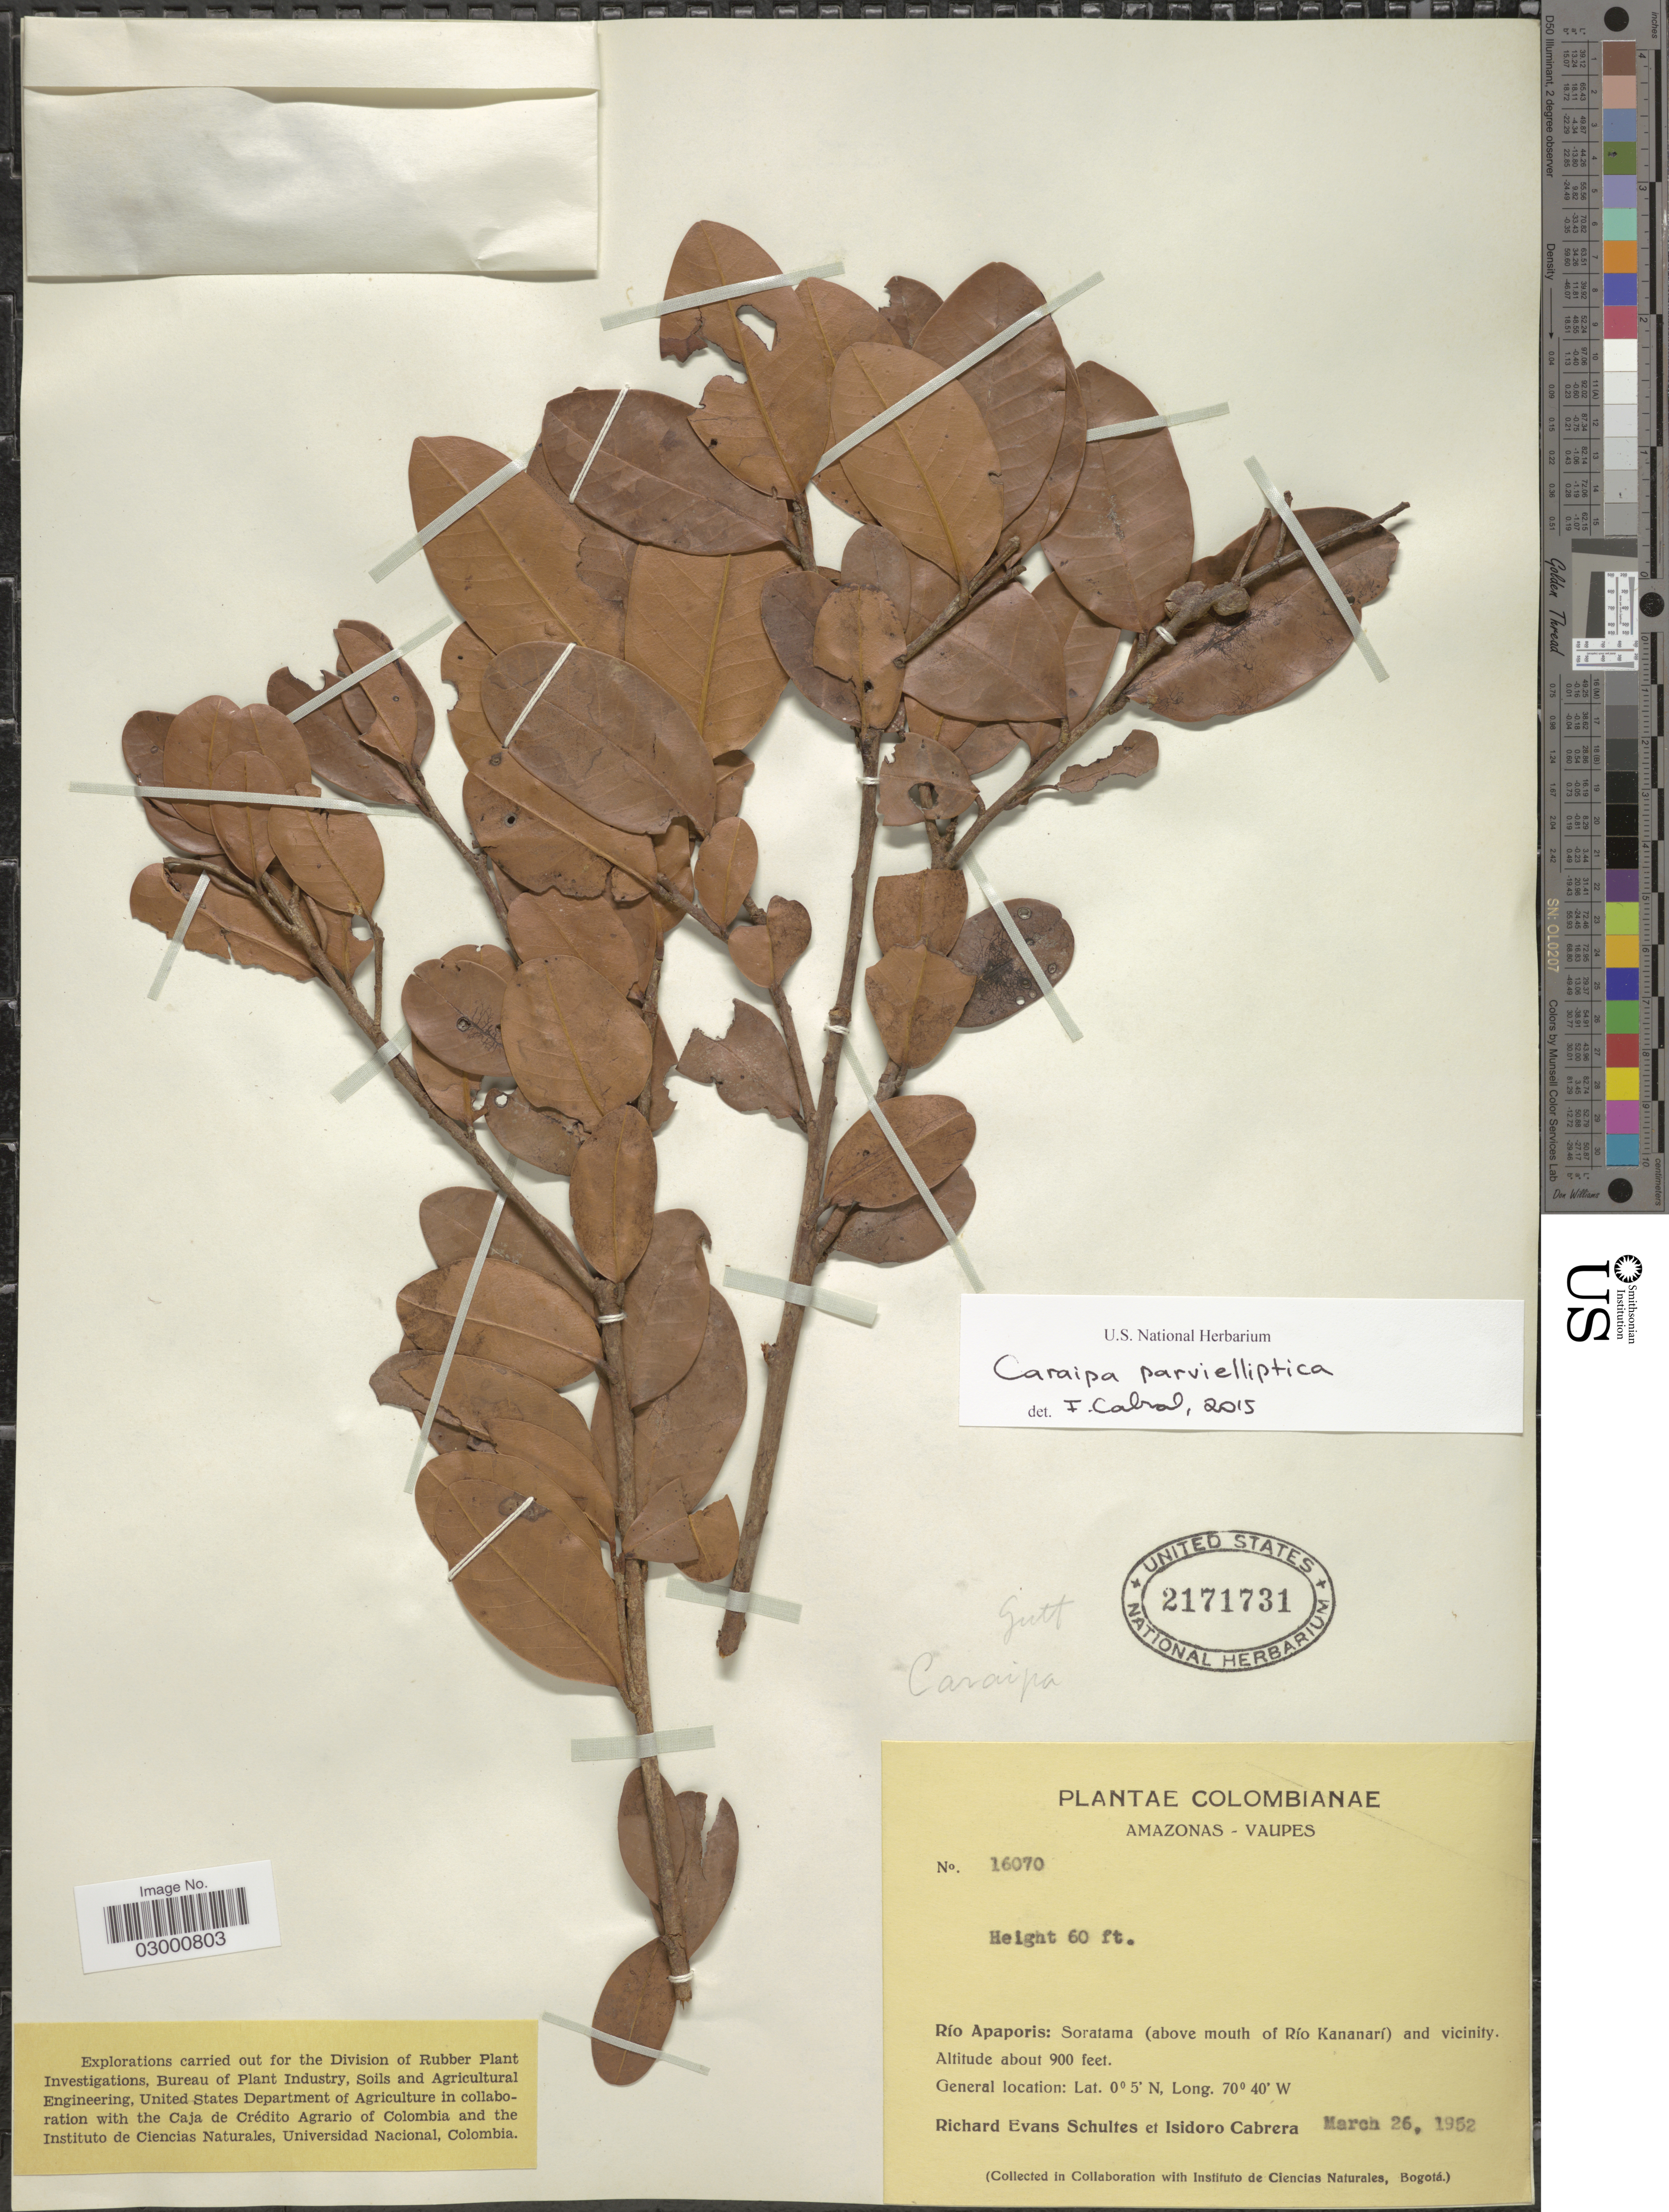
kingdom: Plantae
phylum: Tracheophyta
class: Magnoliopsida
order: Malpighiales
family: Calophyllaceae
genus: Caraipa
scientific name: Caraipa parvielliptica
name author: Cuatrec.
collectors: R. E. Schultes & I. Cabrera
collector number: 16070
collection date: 1952-03-26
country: Colombia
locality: Amazonas-Vaupes. Río Apaporis: Soratama (above mouth of Río Kananarí) and vicinity.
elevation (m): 274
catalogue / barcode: US 2171731